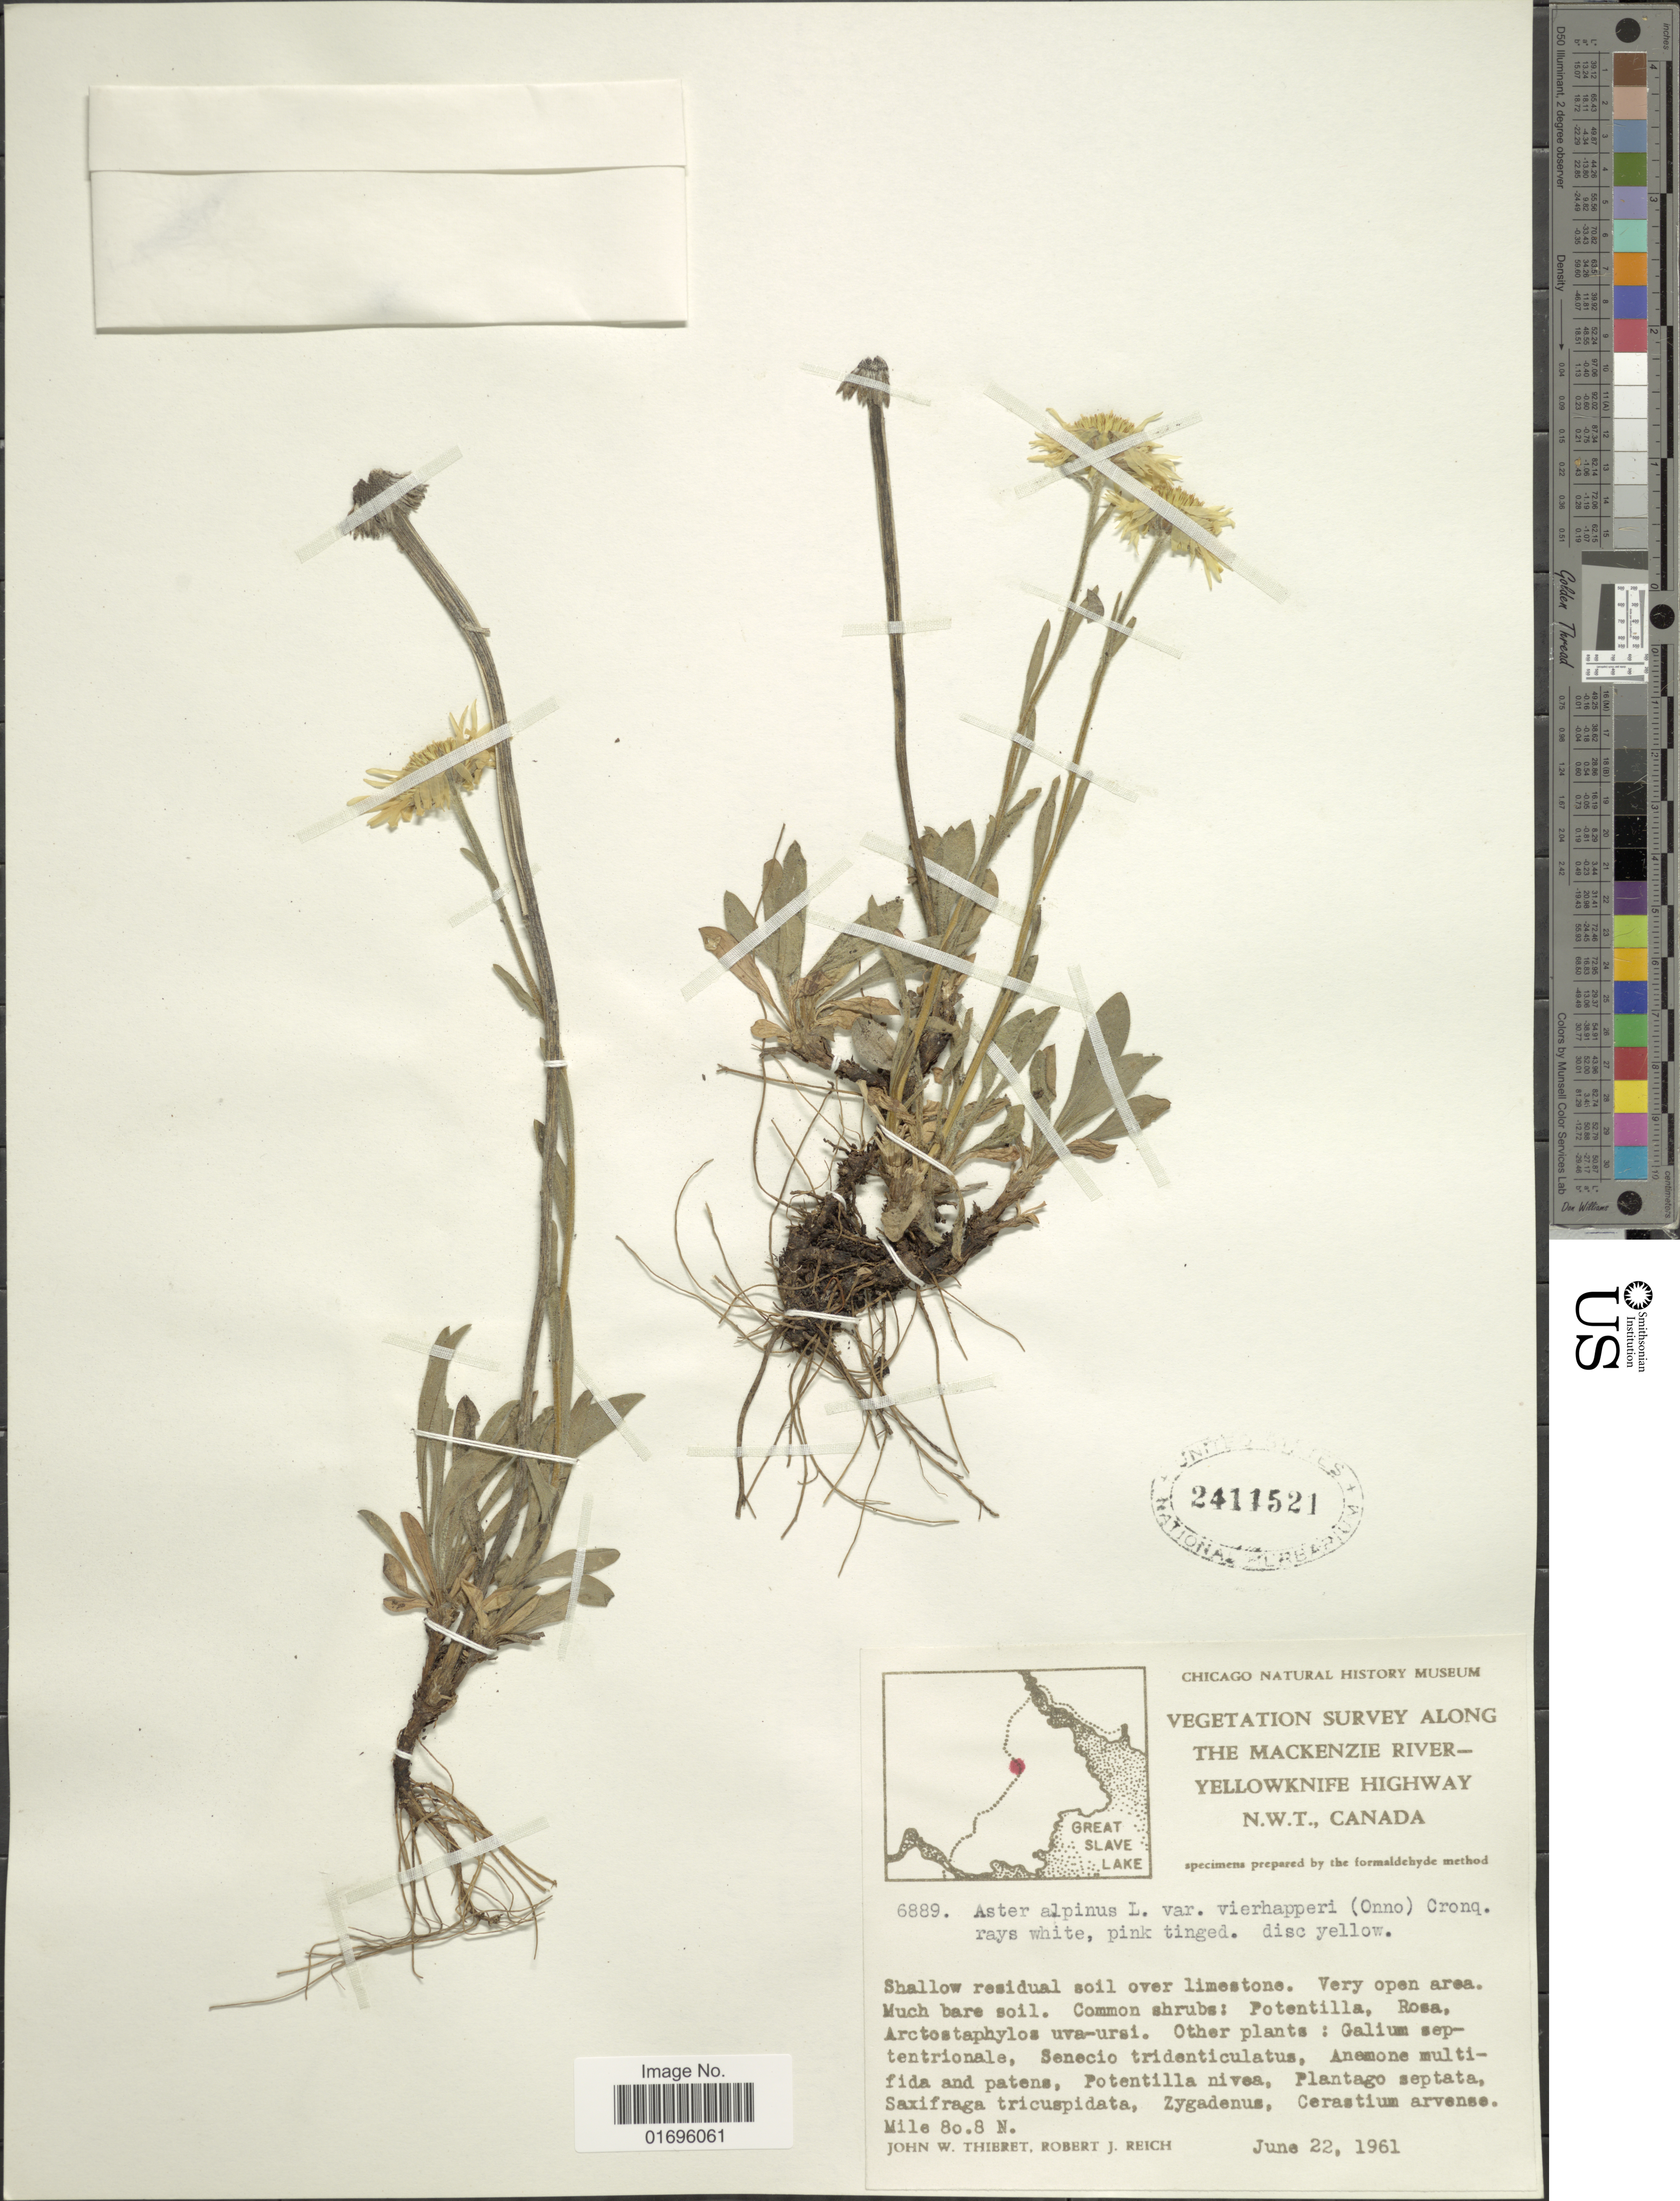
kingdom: Plantae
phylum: Tracheophyta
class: Magnoliopsida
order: Asterales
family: Asteraceae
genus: Aster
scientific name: Aster alpinus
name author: L.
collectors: J. W. Thieret & R. Reich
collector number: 6889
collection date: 1961-06-22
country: Canada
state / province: Northwest Territories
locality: Vegetation Survey along the Mackenzie River-Yellowknife Highway, N.W.T. Mile 80.8 N.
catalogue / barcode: US 2411521